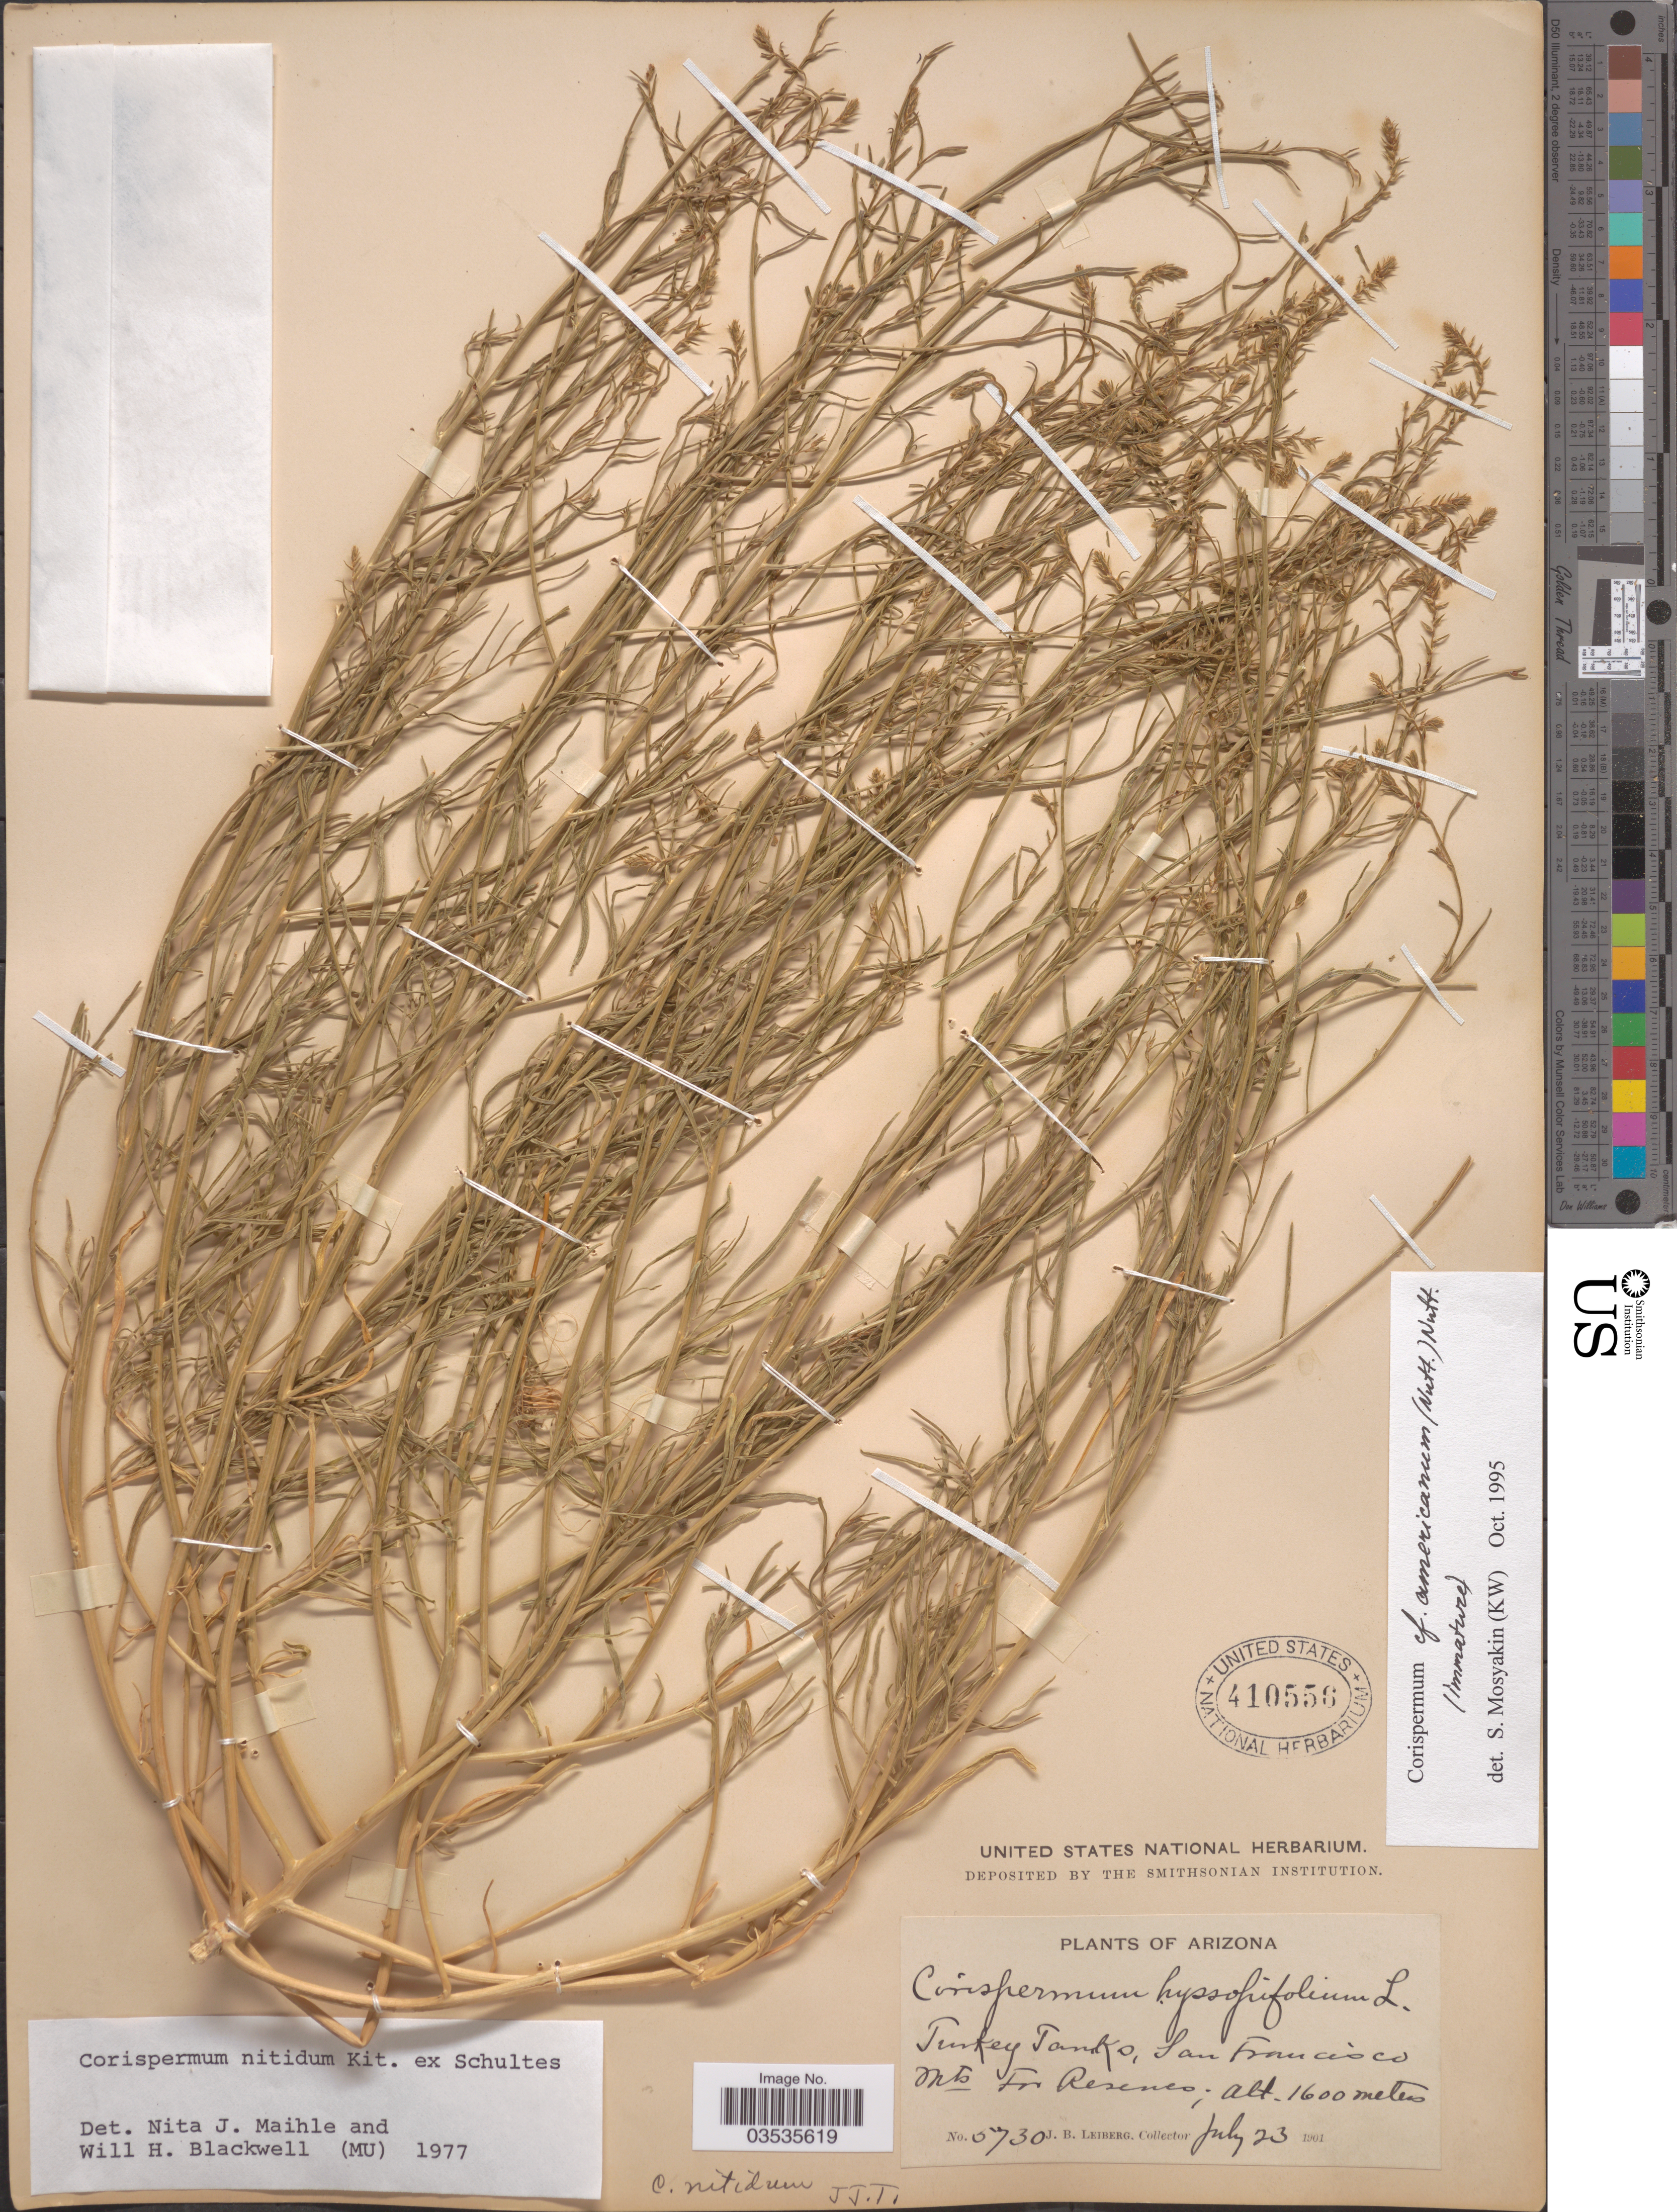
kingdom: Plantae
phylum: Tracheophyta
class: Magnoliopsida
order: Caryophyllales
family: Amaranthaceae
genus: Corispermum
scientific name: Corispermum americanum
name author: (Nutt.) Nutt.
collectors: J. B. Leiberg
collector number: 5730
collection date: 1901-07-23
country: United States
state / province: Arizona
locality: Turkey Tanks, San Francisco Mts For Reserves.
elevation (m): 1600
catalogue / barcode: US 410556